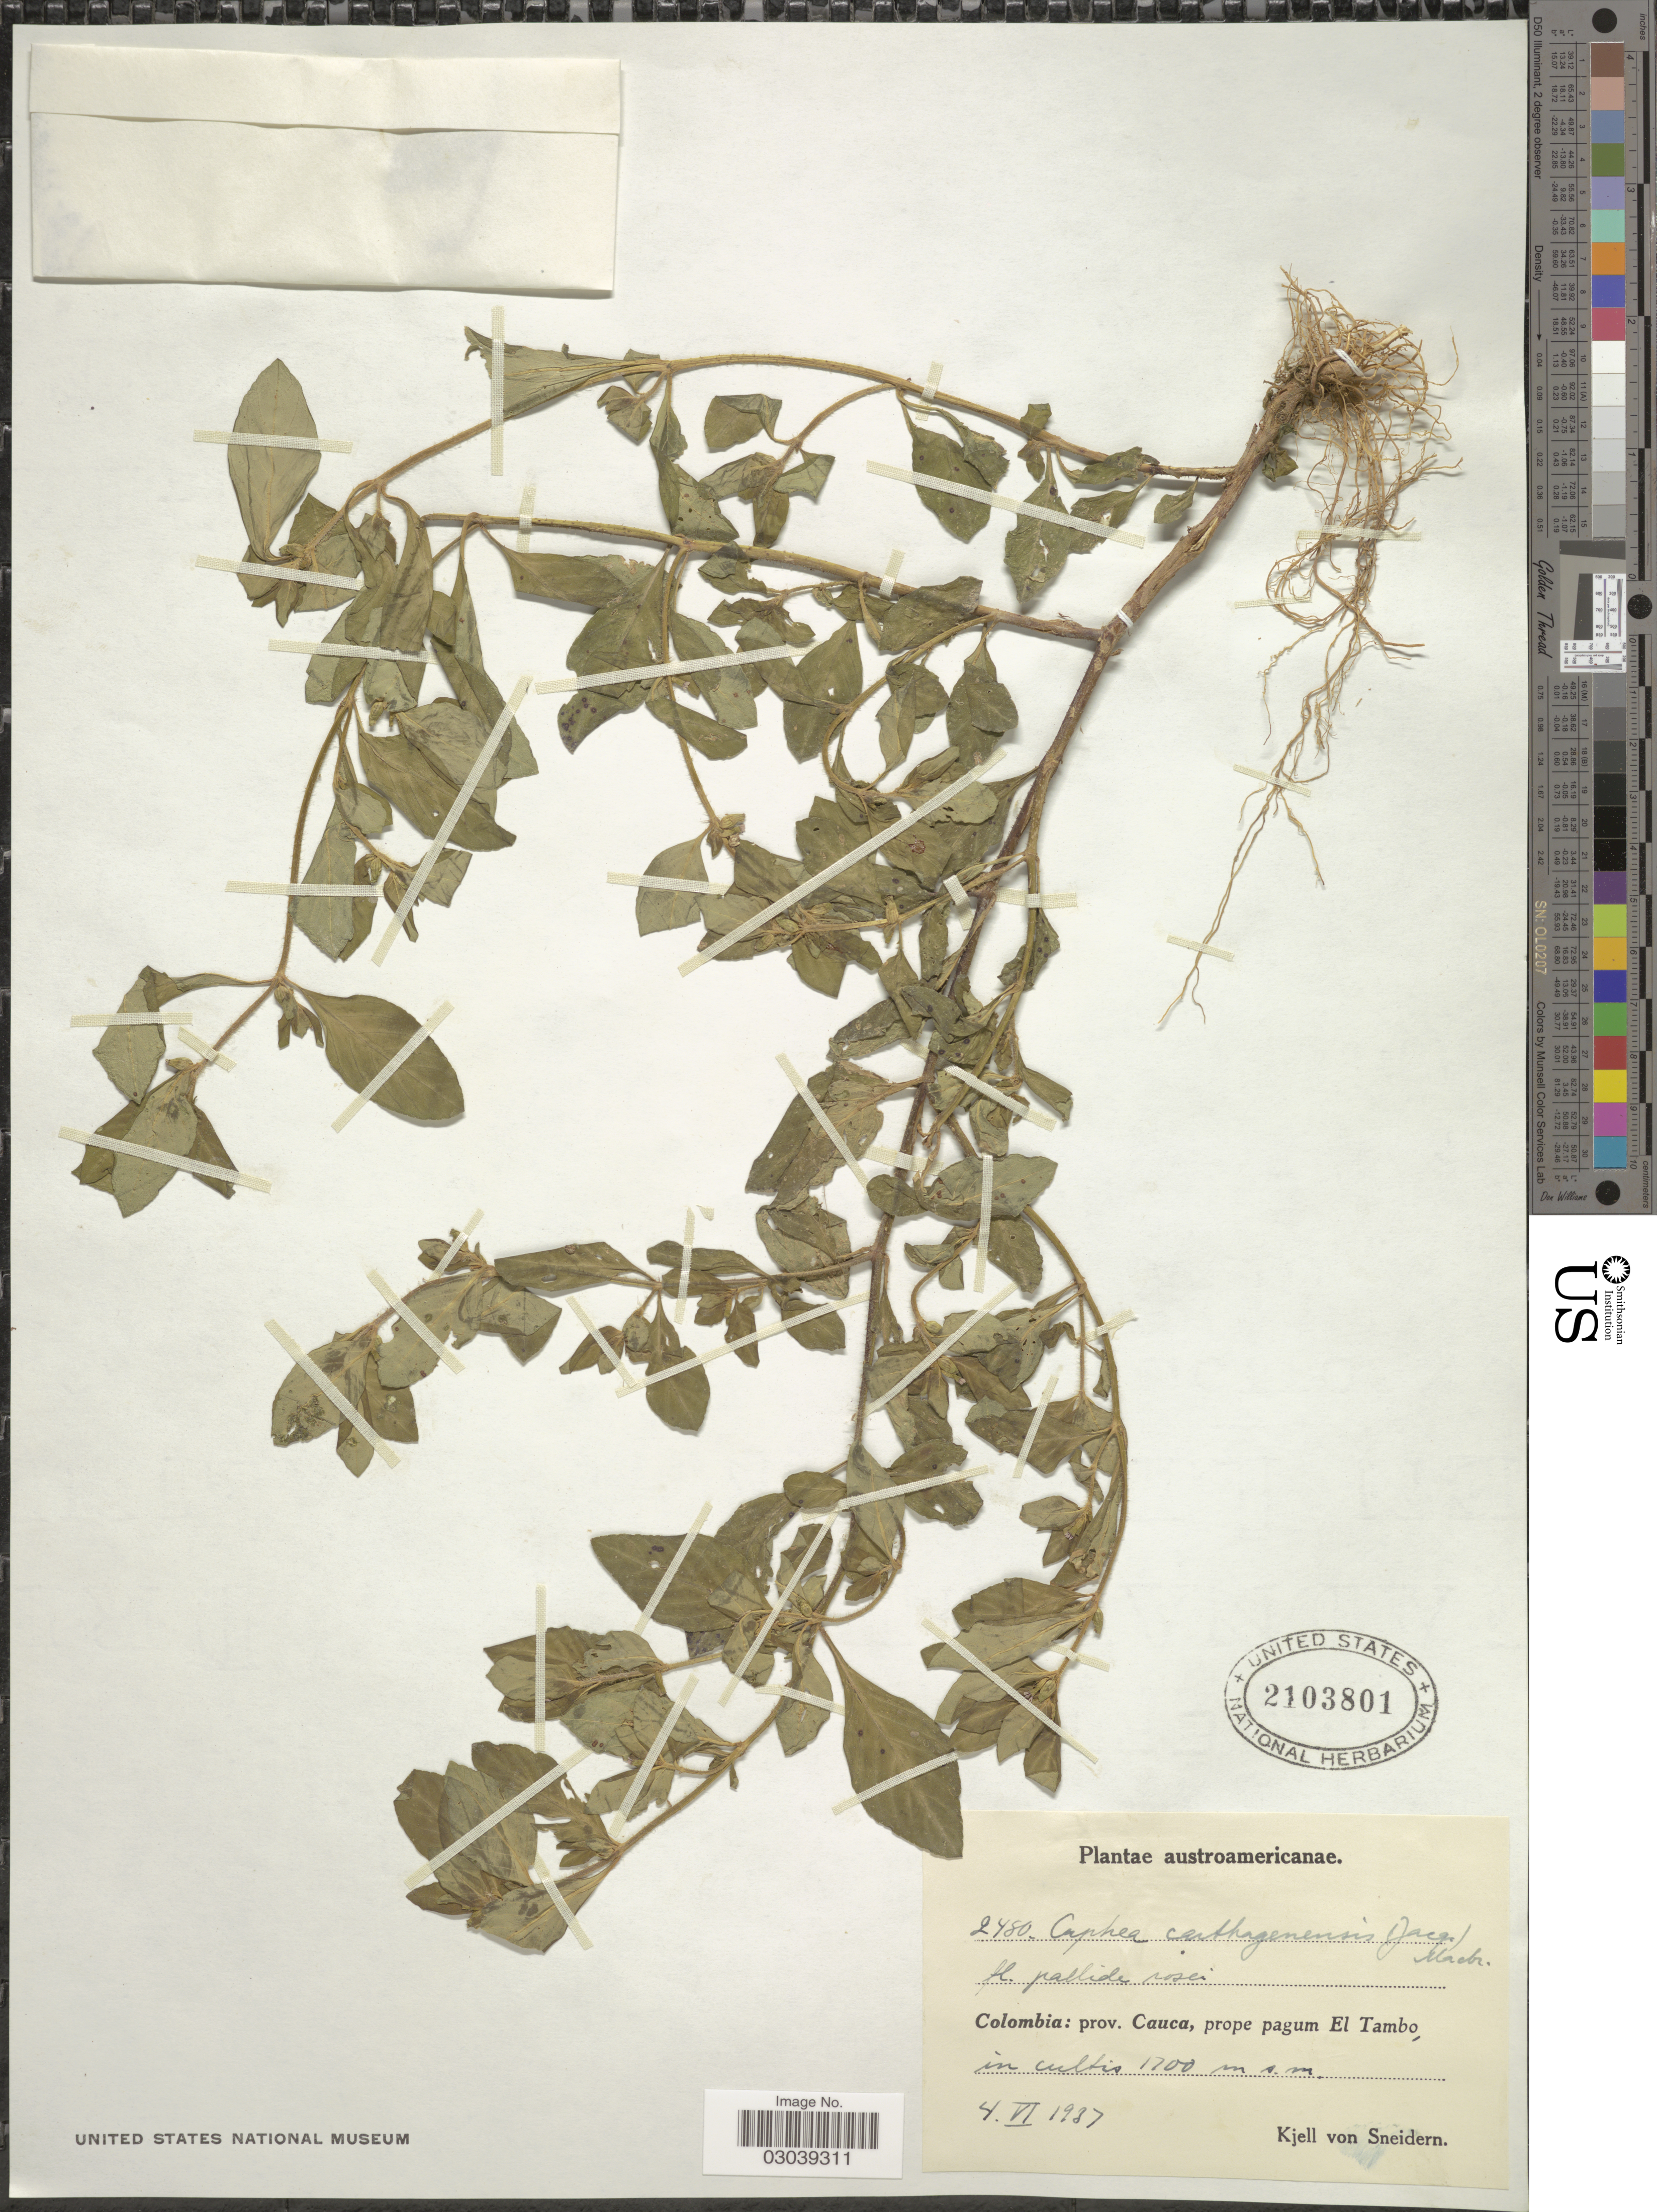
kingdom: Plantae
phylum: Tracheophyta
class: Magnoliopsida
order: Myrtales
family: Lythraceae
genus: Cuphea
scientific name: Cuphea carthagenensis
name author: (Jacq.) J.F. Macbr.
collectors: K. von Sneidern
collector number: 2480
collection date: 1937-06-04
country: Colombia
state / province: Cauca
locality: Prope pagum El Tambo.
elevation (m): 1700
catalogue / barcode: US 2103801